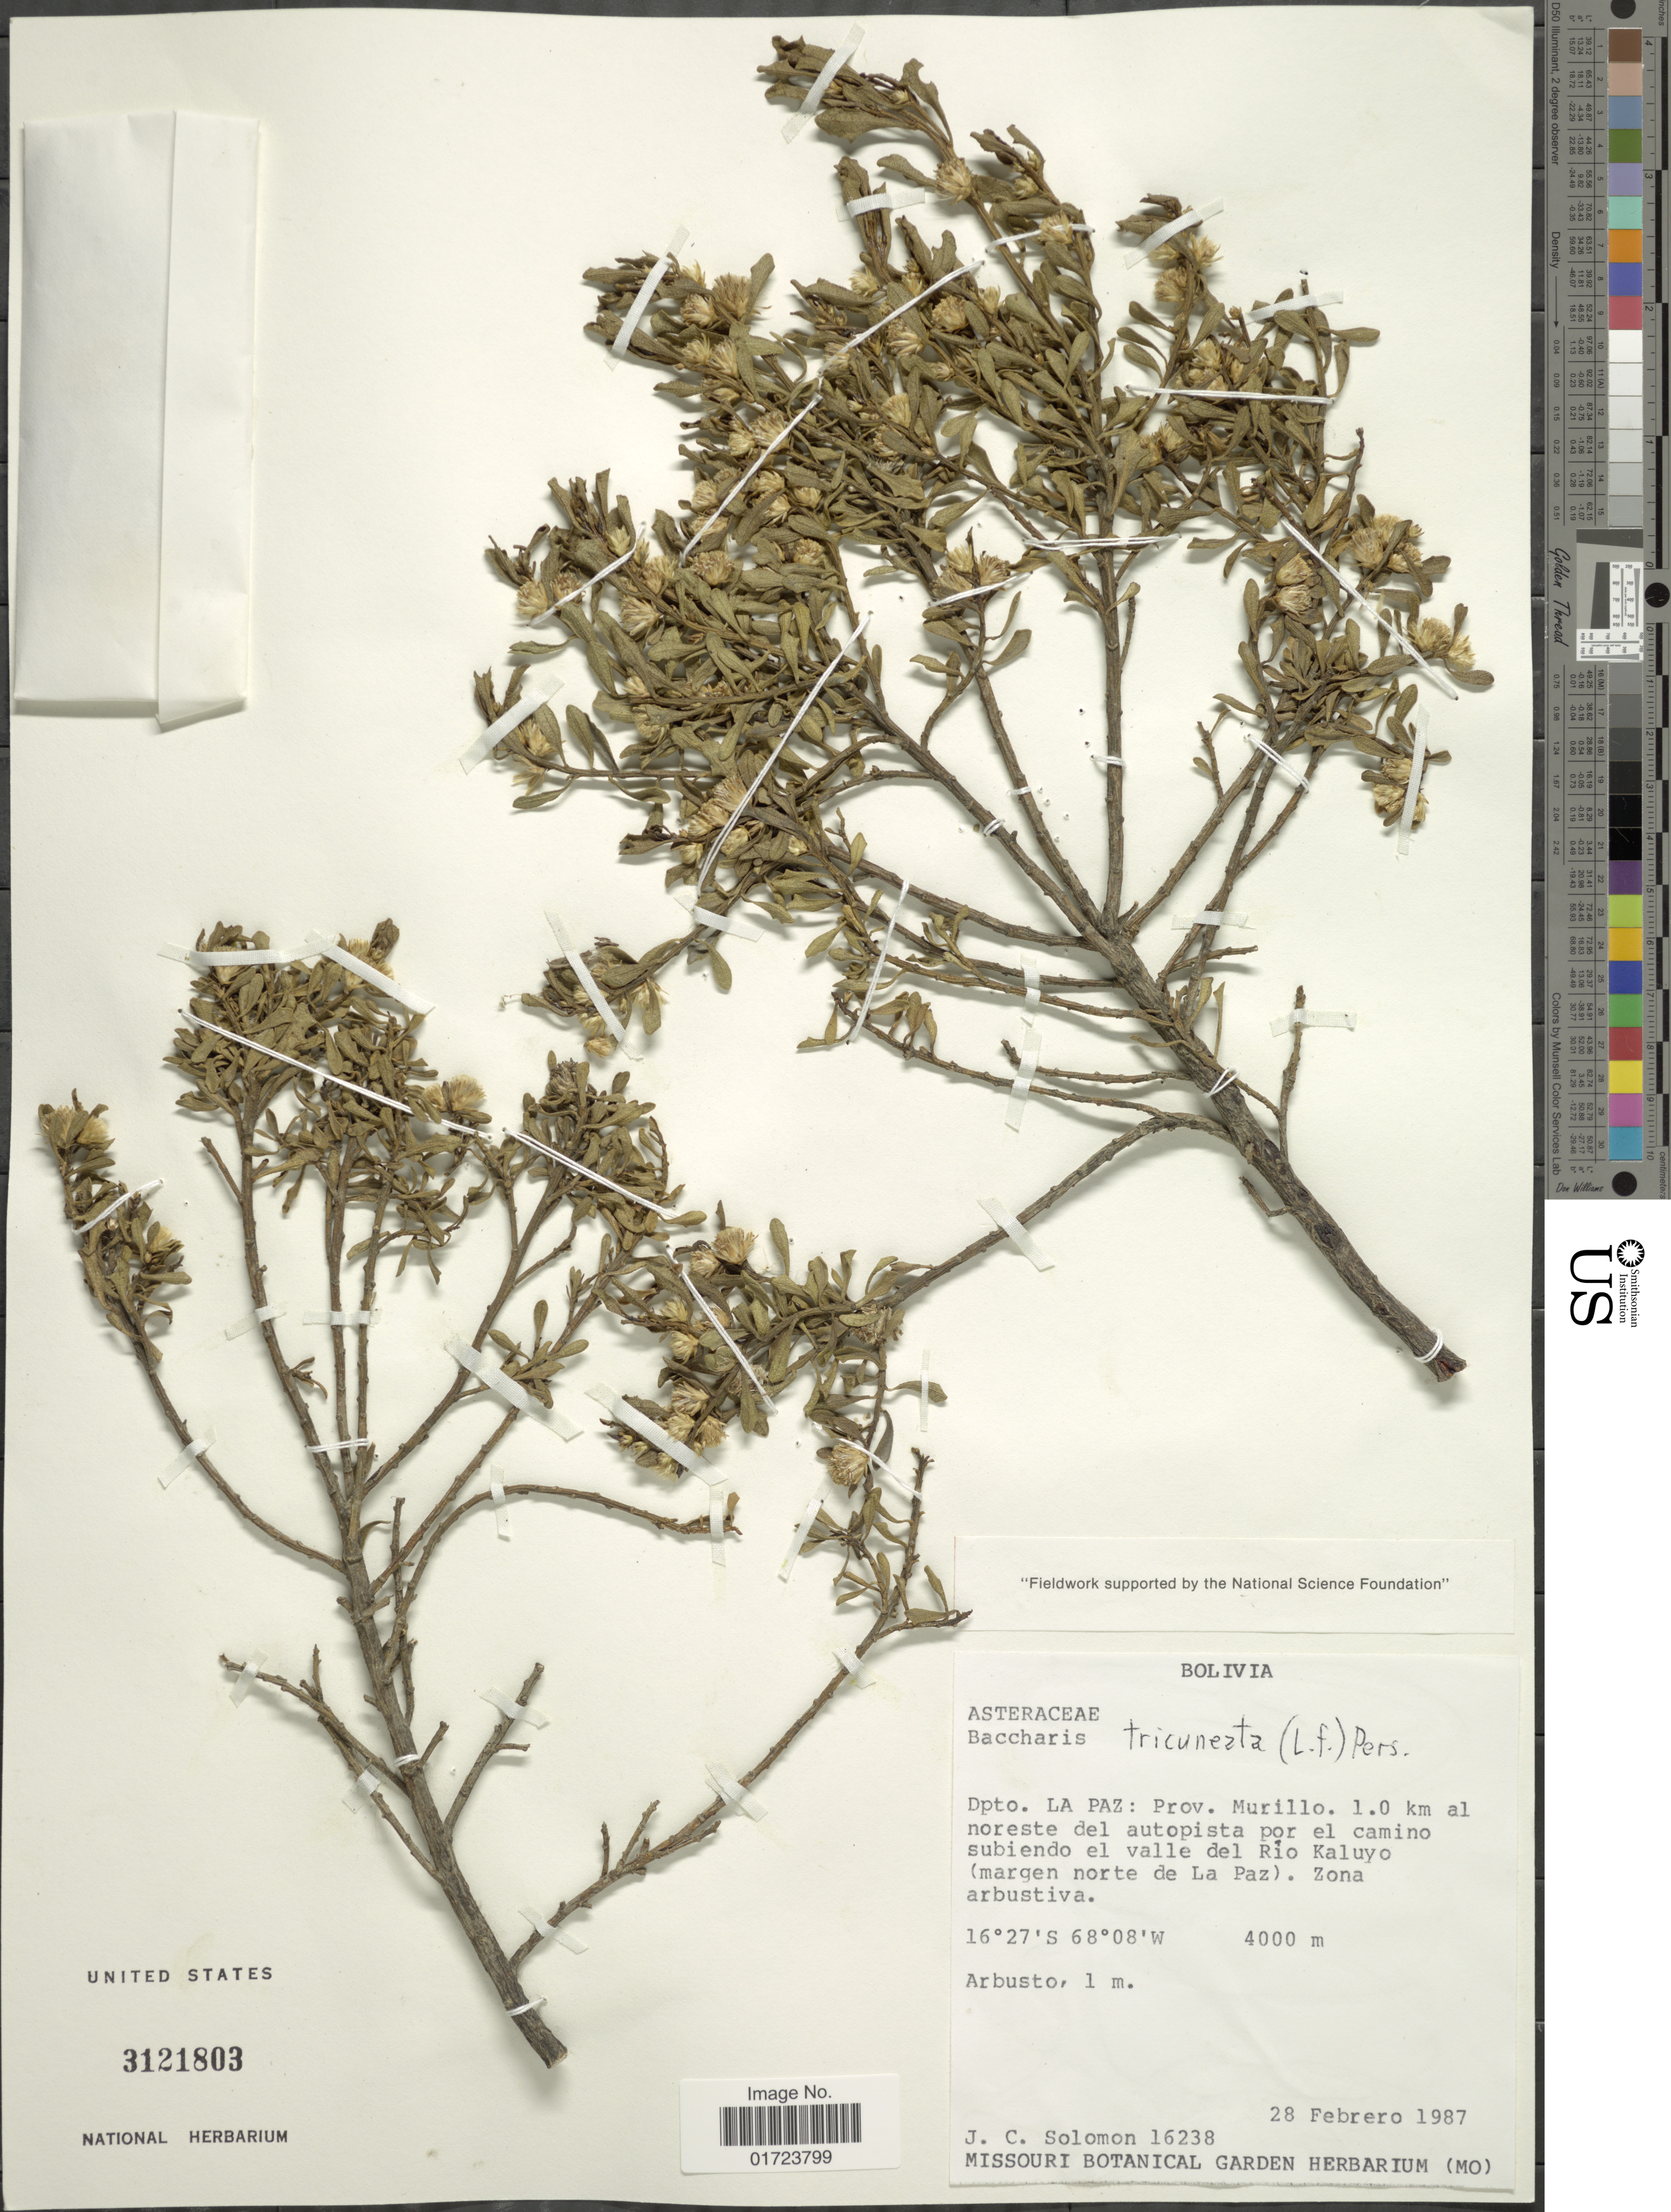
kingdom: Plantae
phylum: Tracheophyta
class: Magnoliopsida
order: Asterales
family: Asteraceae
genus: Baccharis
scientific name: Baccharis tricuneata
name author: (L. f.) Pers.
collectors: J. C. Solomon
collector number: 16238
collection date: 1987-02-28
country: Bolivia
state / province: La Paz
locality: Dpto. La Paz: Prov. Murillo, 1.0 km al noreste del autopista por el camino subiendo el valle del Rio Kaluyo (margen norte de La Paz).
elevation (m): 4000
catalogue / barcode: US 3121803